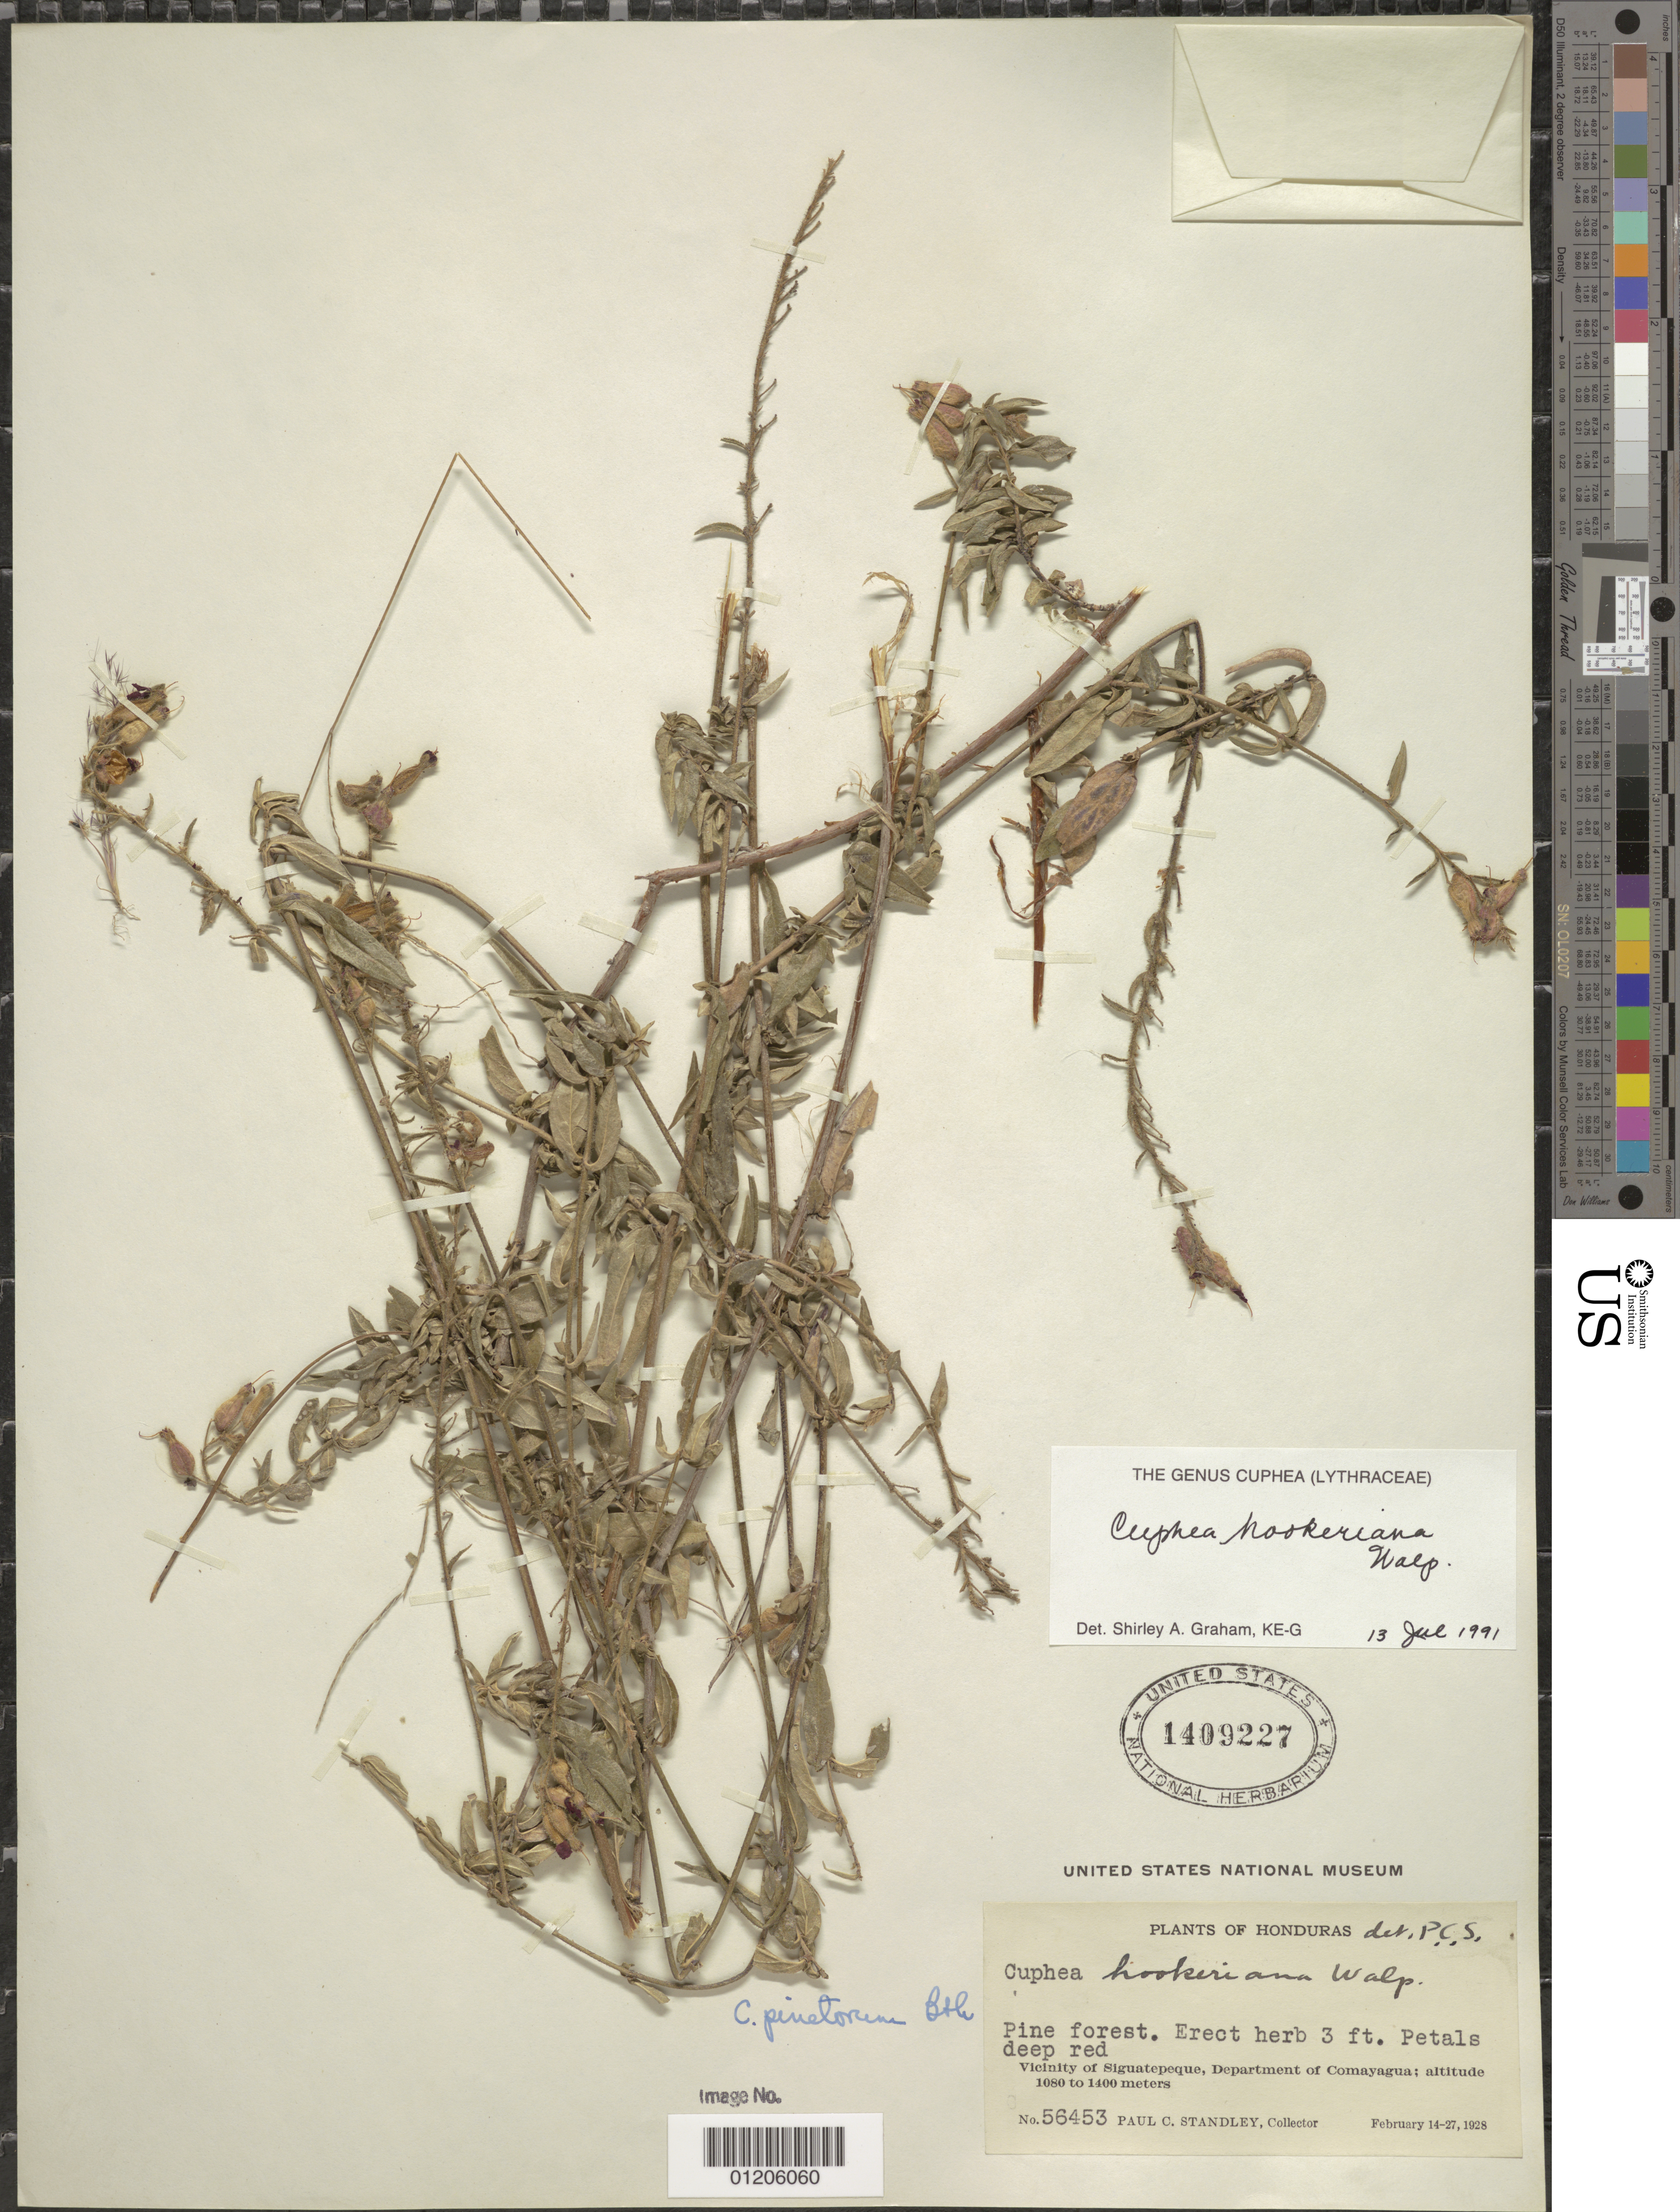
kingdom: Plantae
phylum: Tracheophyta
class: Magnoliopsida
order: Myrtales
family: Lythraceae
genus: Cuphea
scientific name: Cuphea hookeriana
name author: Walp.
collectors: P. C. Standley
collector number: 56453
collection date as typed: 14 Feb 1928 to 27 Feb 1928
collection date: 1928-02-14/1928-02-27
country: Honduras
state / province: Comayagua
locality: Vicinity of Siguatepeque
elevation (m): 1080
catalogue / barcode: US 1409227